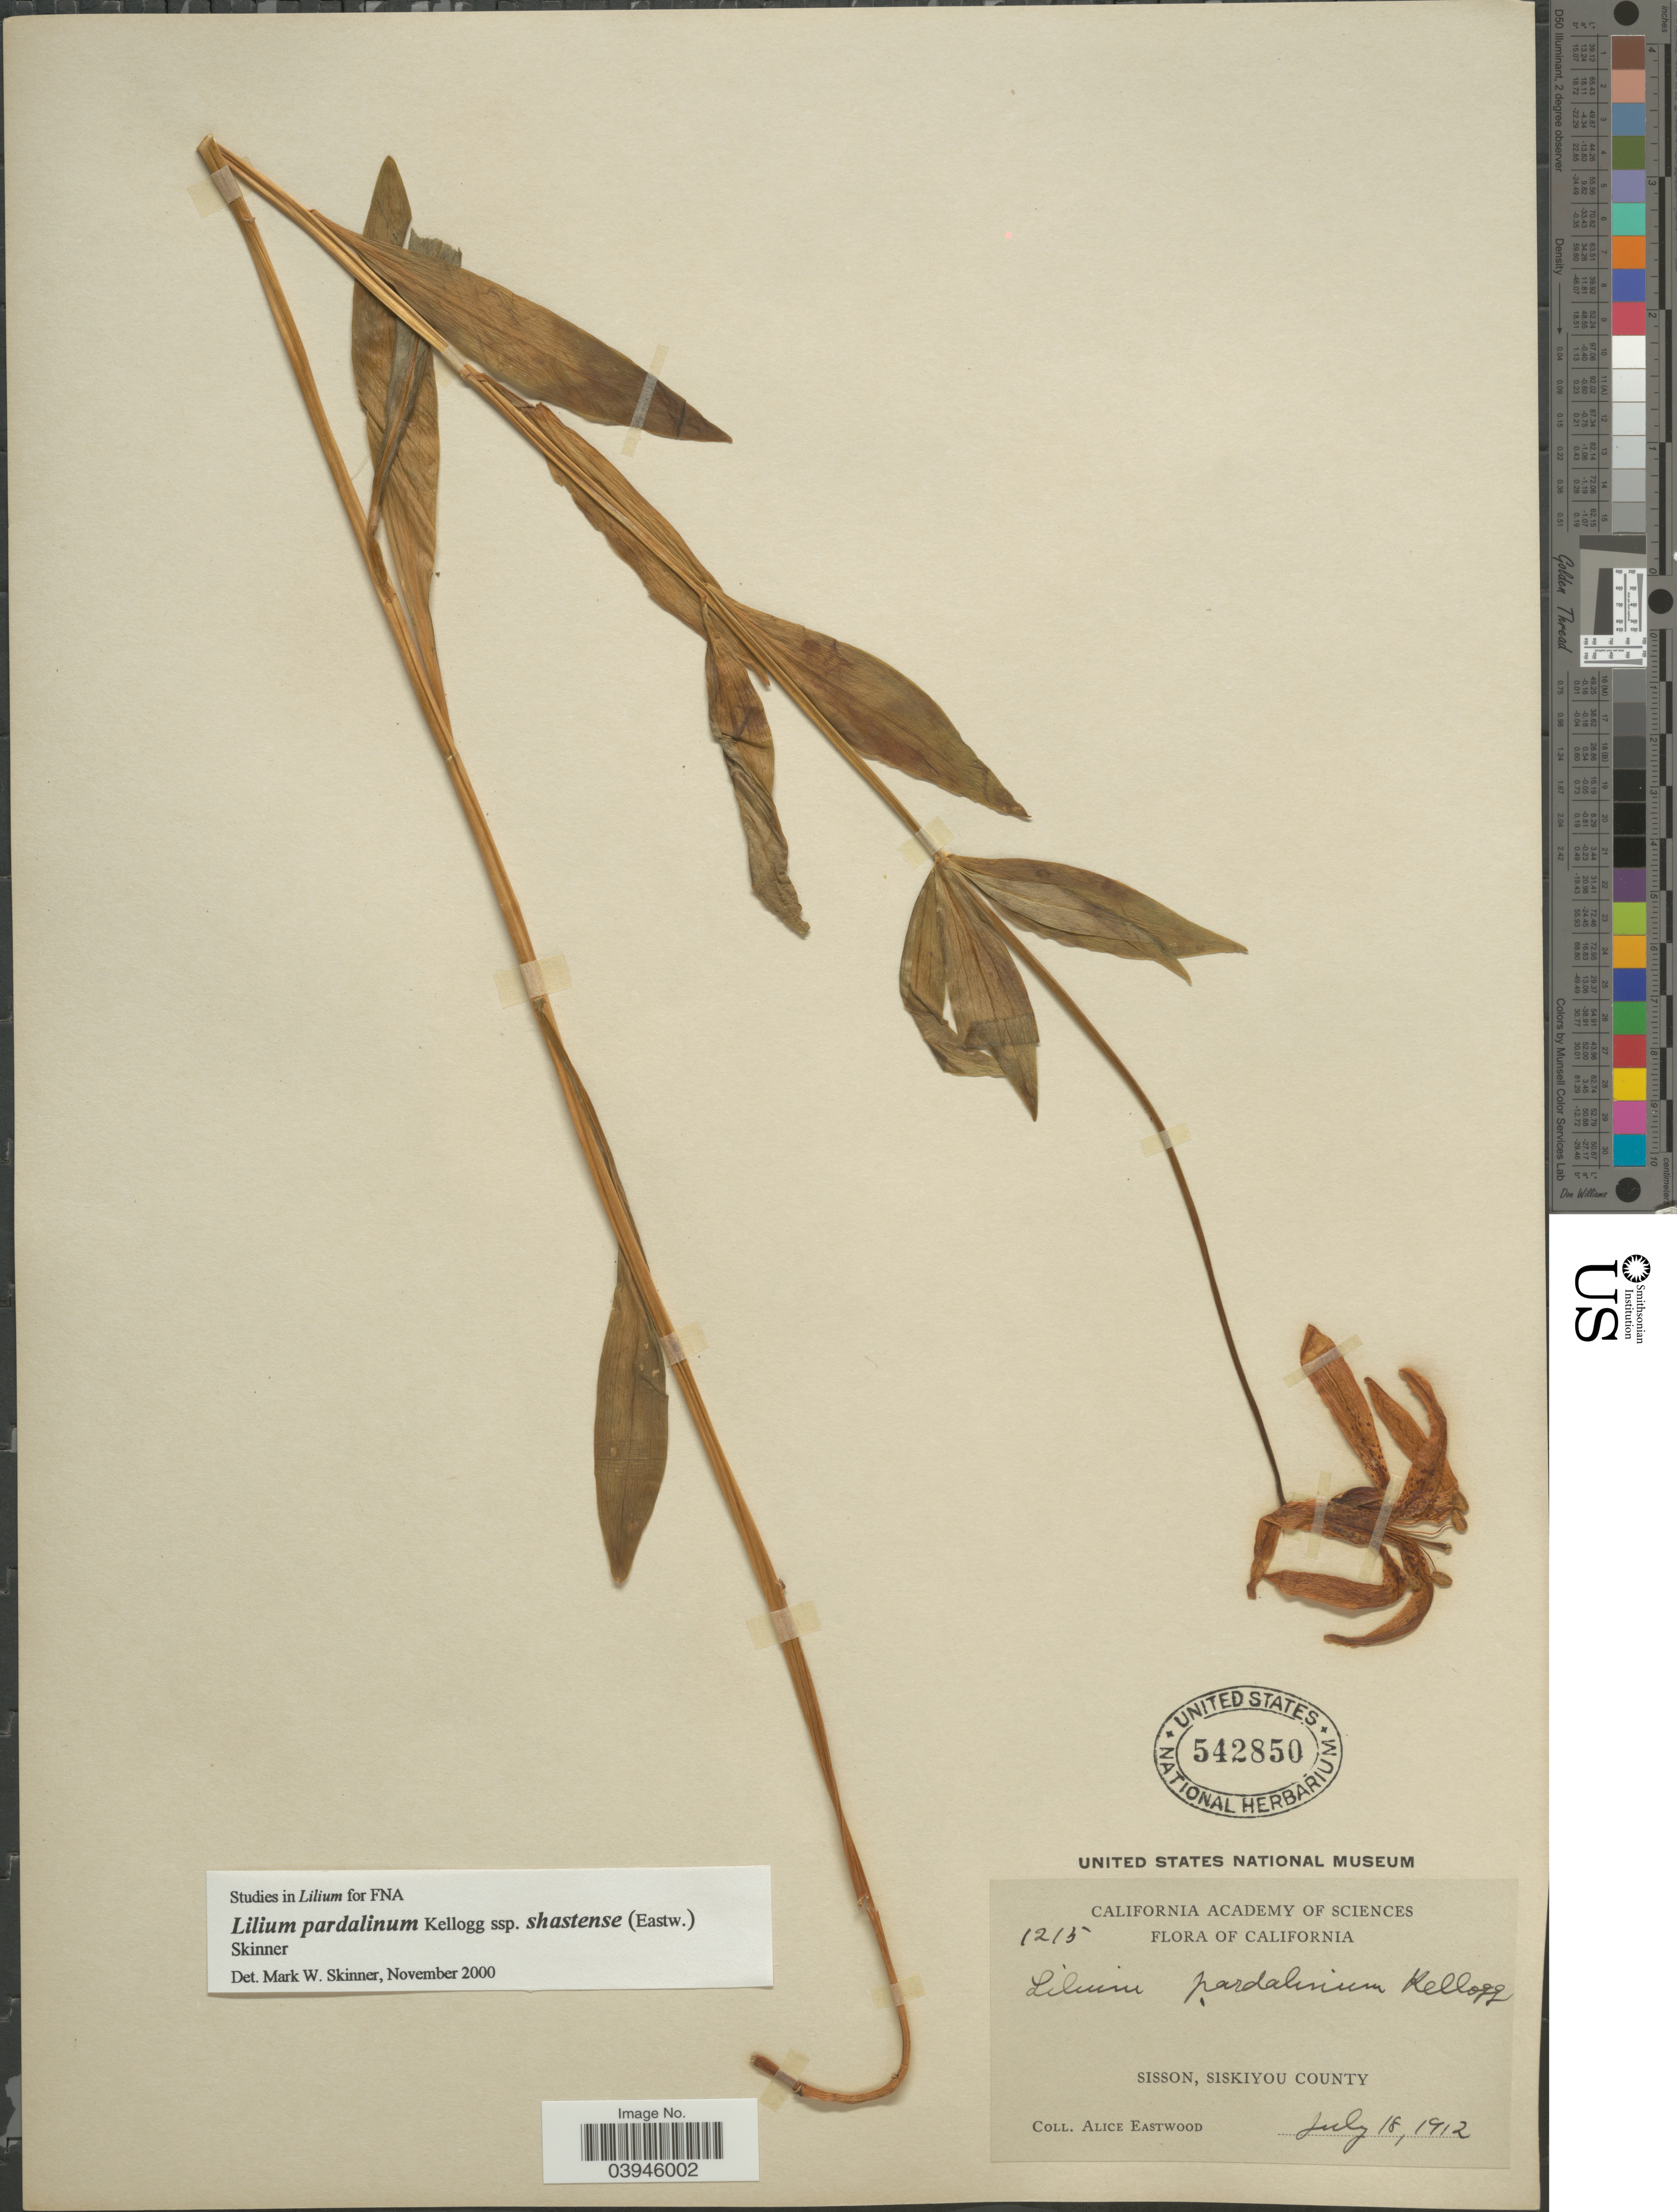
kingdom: Plantae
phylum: Tracheophyta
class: Liliopsida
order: Liliales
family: Liliaceae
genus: Lilium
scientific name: Lilium nevadense var. shastense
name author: Eastw.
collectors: A. Eastwood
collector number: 1215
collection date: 1912-07-18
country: United States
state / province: California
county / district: Siskiyou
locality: Sisson, Siskiyou County.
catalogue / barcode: US 542850